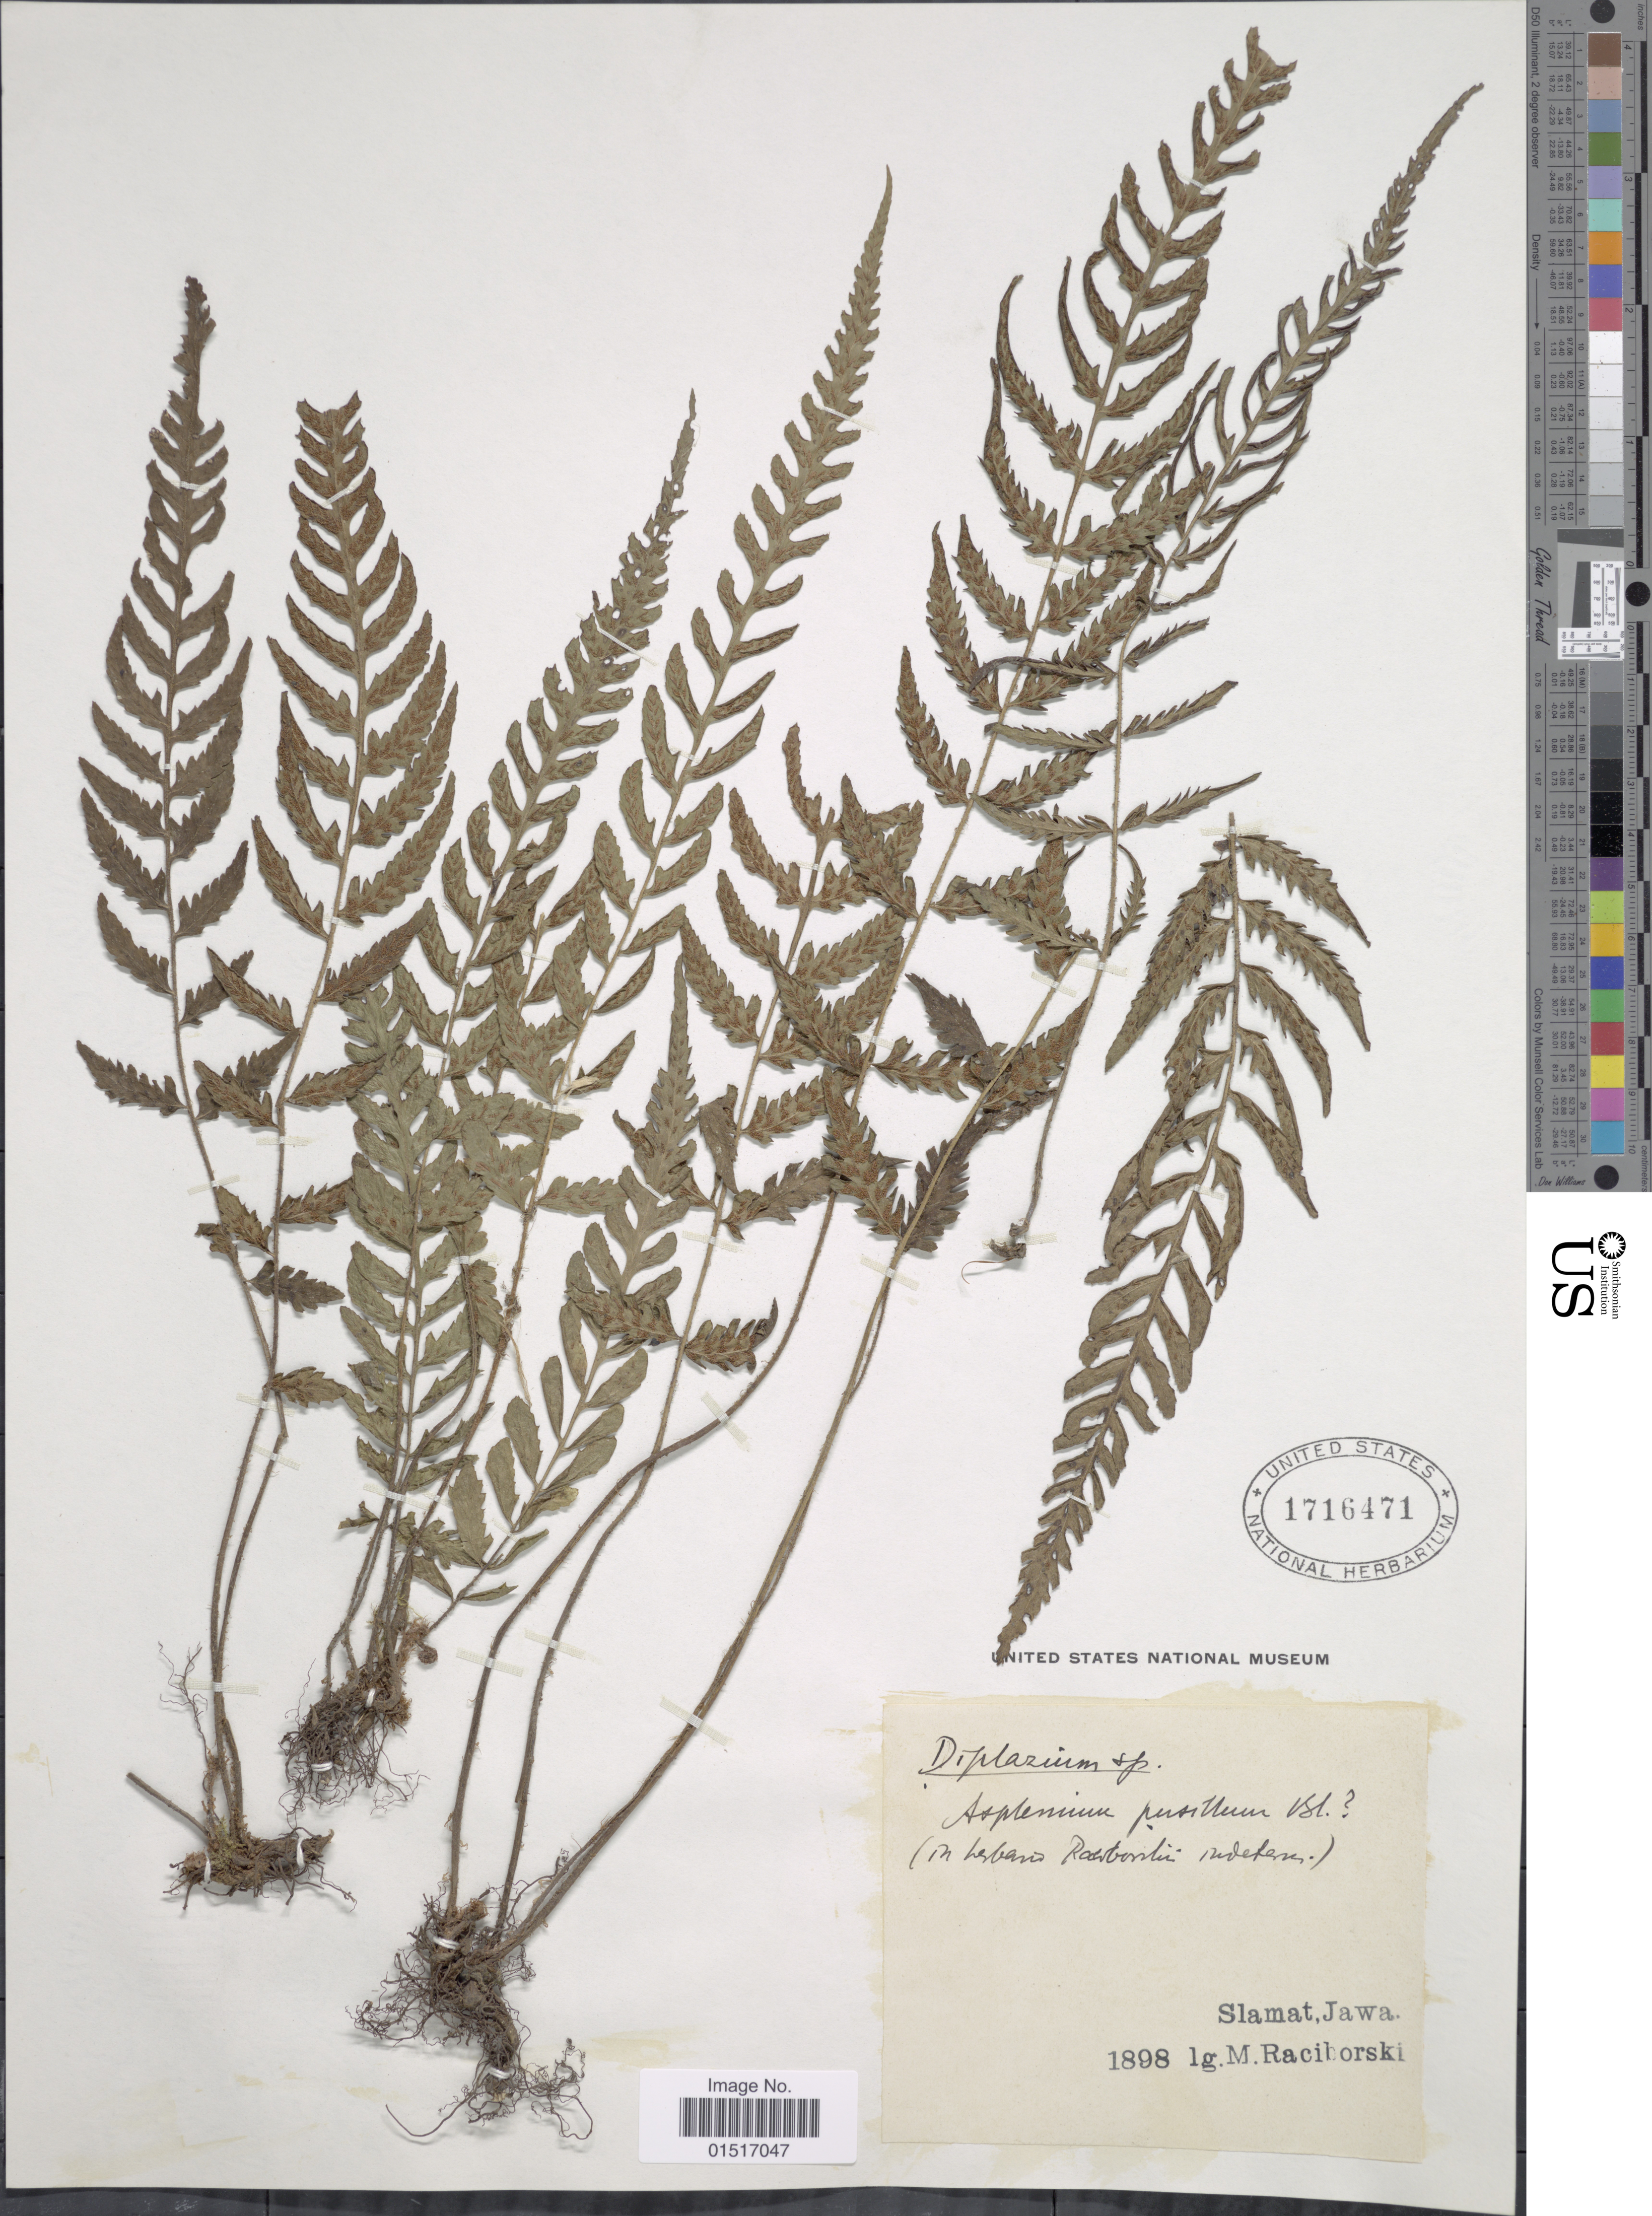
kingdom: Plantae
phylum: Tracheophyta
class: Polypodiopsida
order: Polypodiales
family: Aspleniaceae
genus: Asplenium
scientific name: Asplenium pusillum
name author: Blume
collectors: M. Raciborski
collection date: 1898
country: Indonesia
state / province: Java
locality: Slamat, Jawa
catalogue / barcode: US 1716471